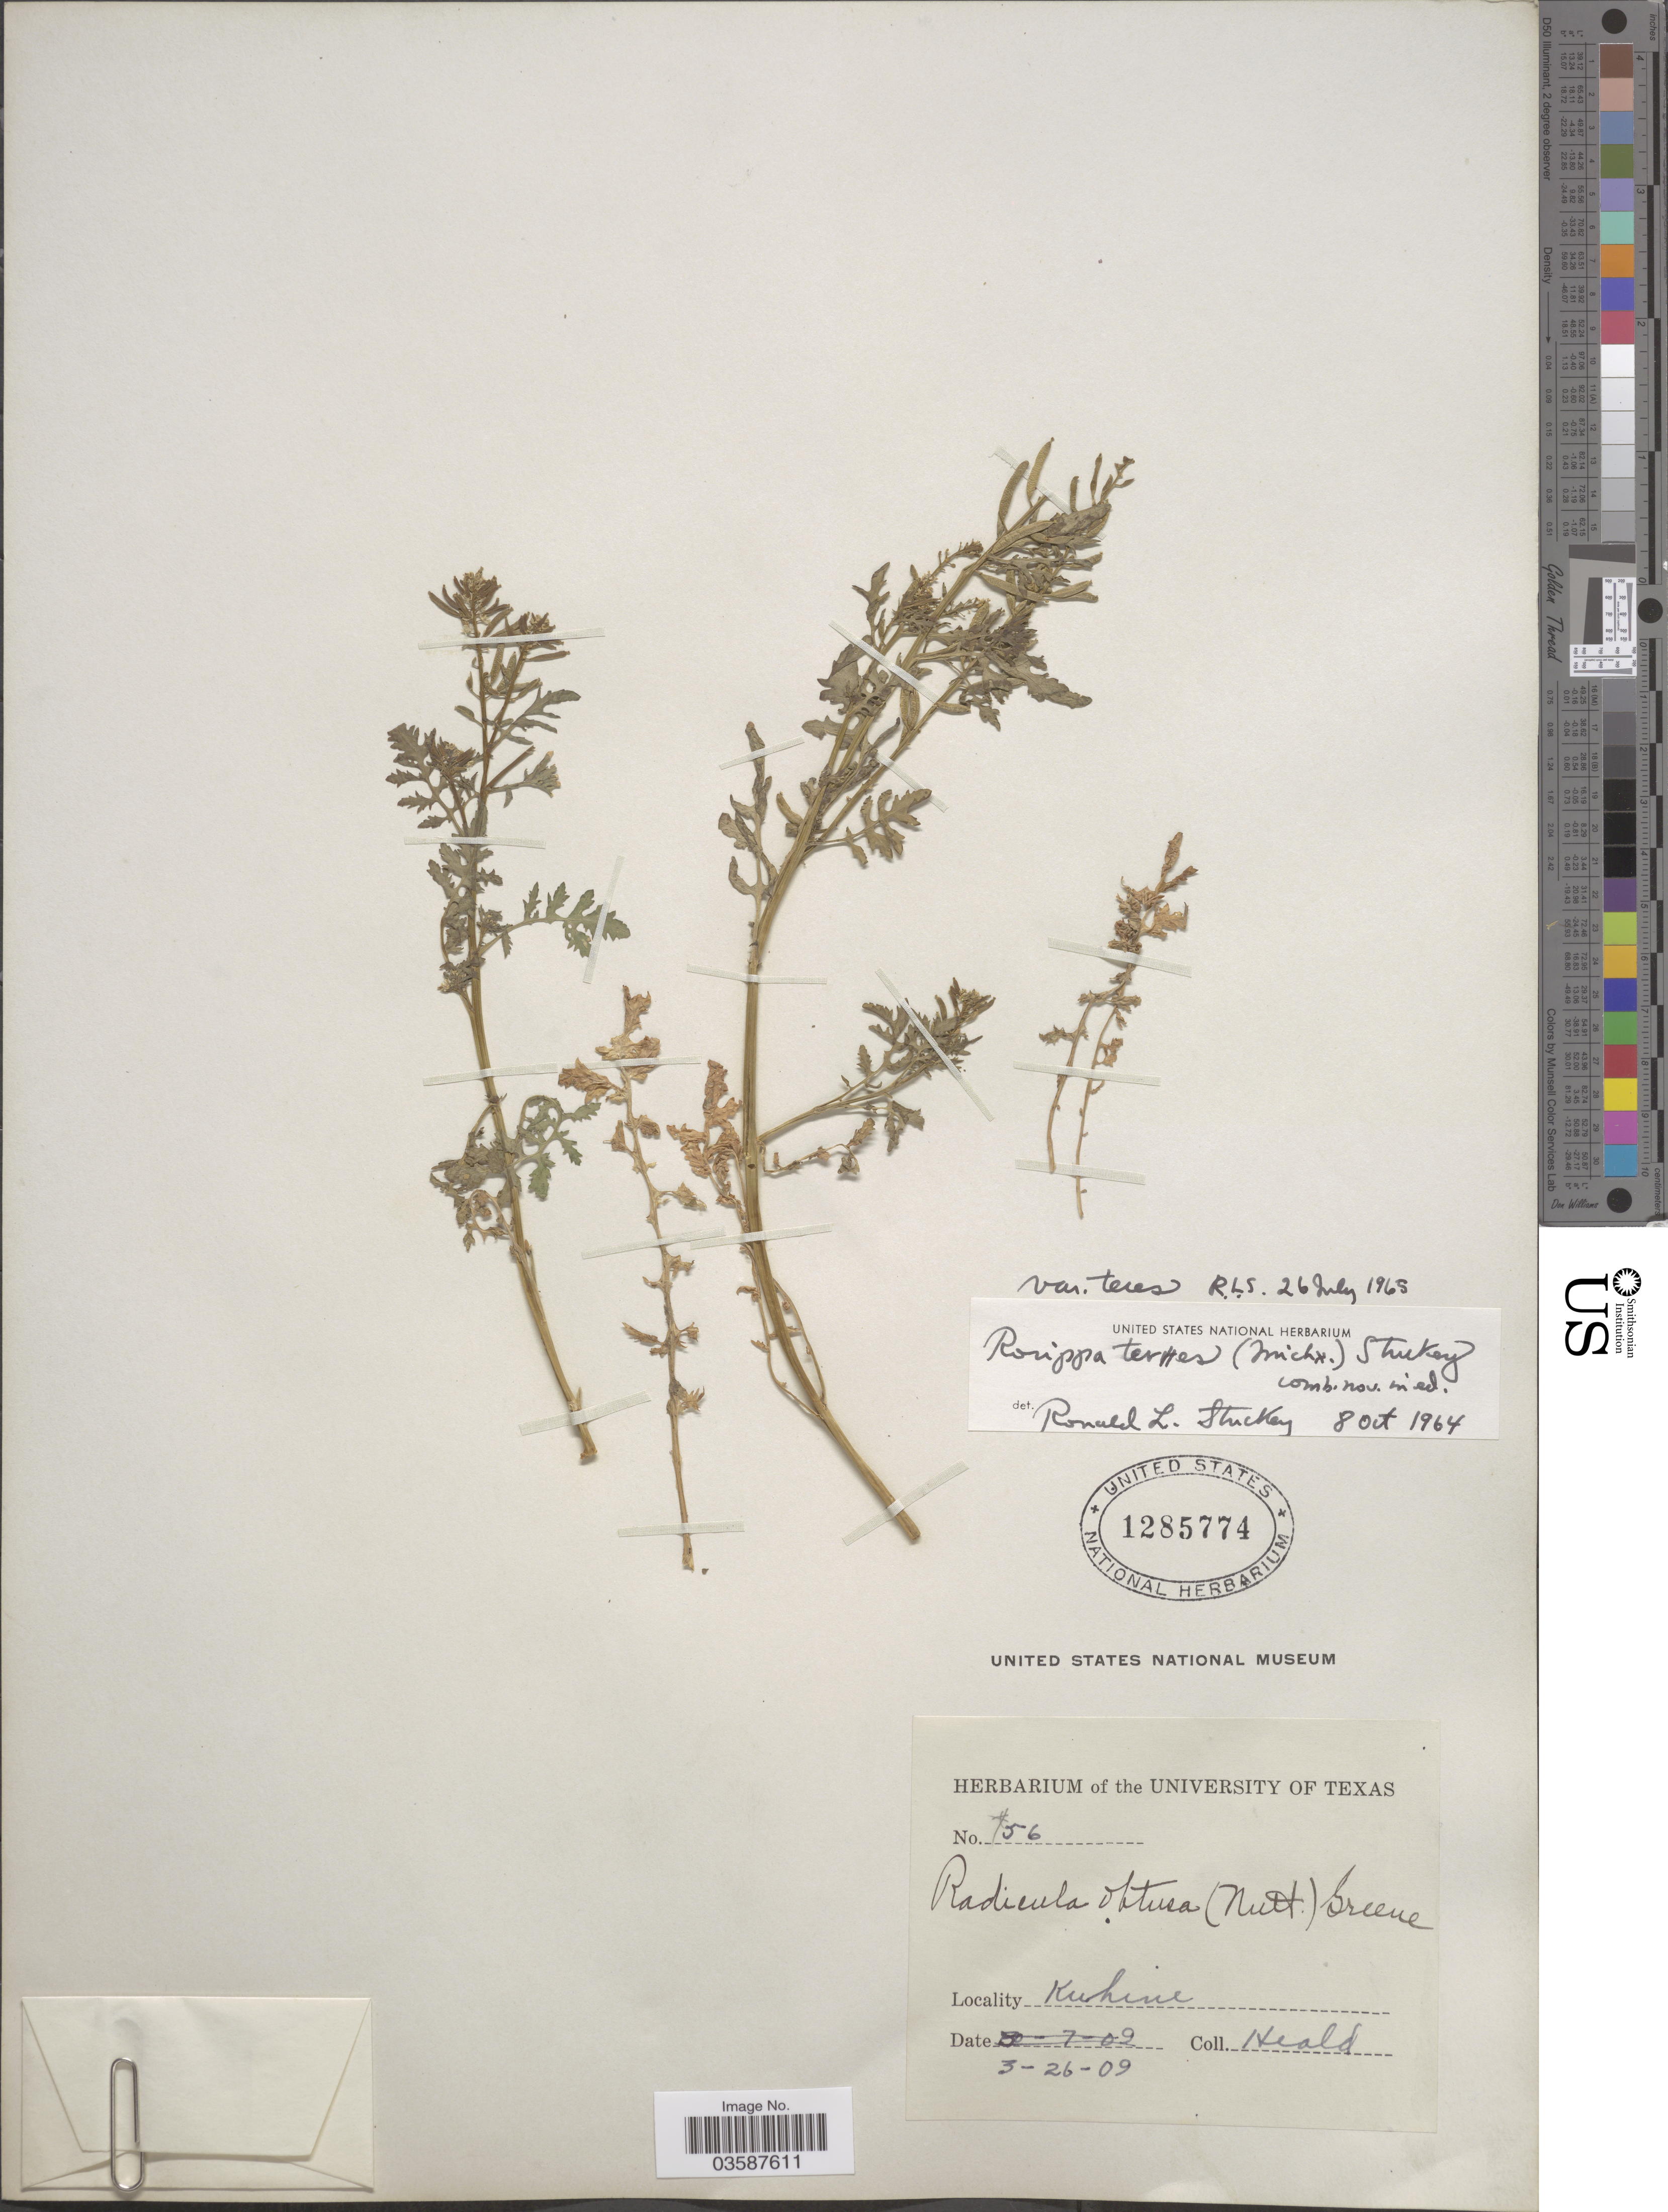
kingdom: Plantae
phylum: Tracheophyta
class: Magnoliopsida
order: Brassicales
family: Brassicaceae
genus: Rorippa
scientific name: Rorippa teres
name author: (Michx.) Stuckey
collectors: -. Heald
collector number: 56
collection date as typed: Transcribed d/m/y: 26/3/9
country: United States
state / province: Texas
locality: Kiehne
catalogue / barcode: US 1285774